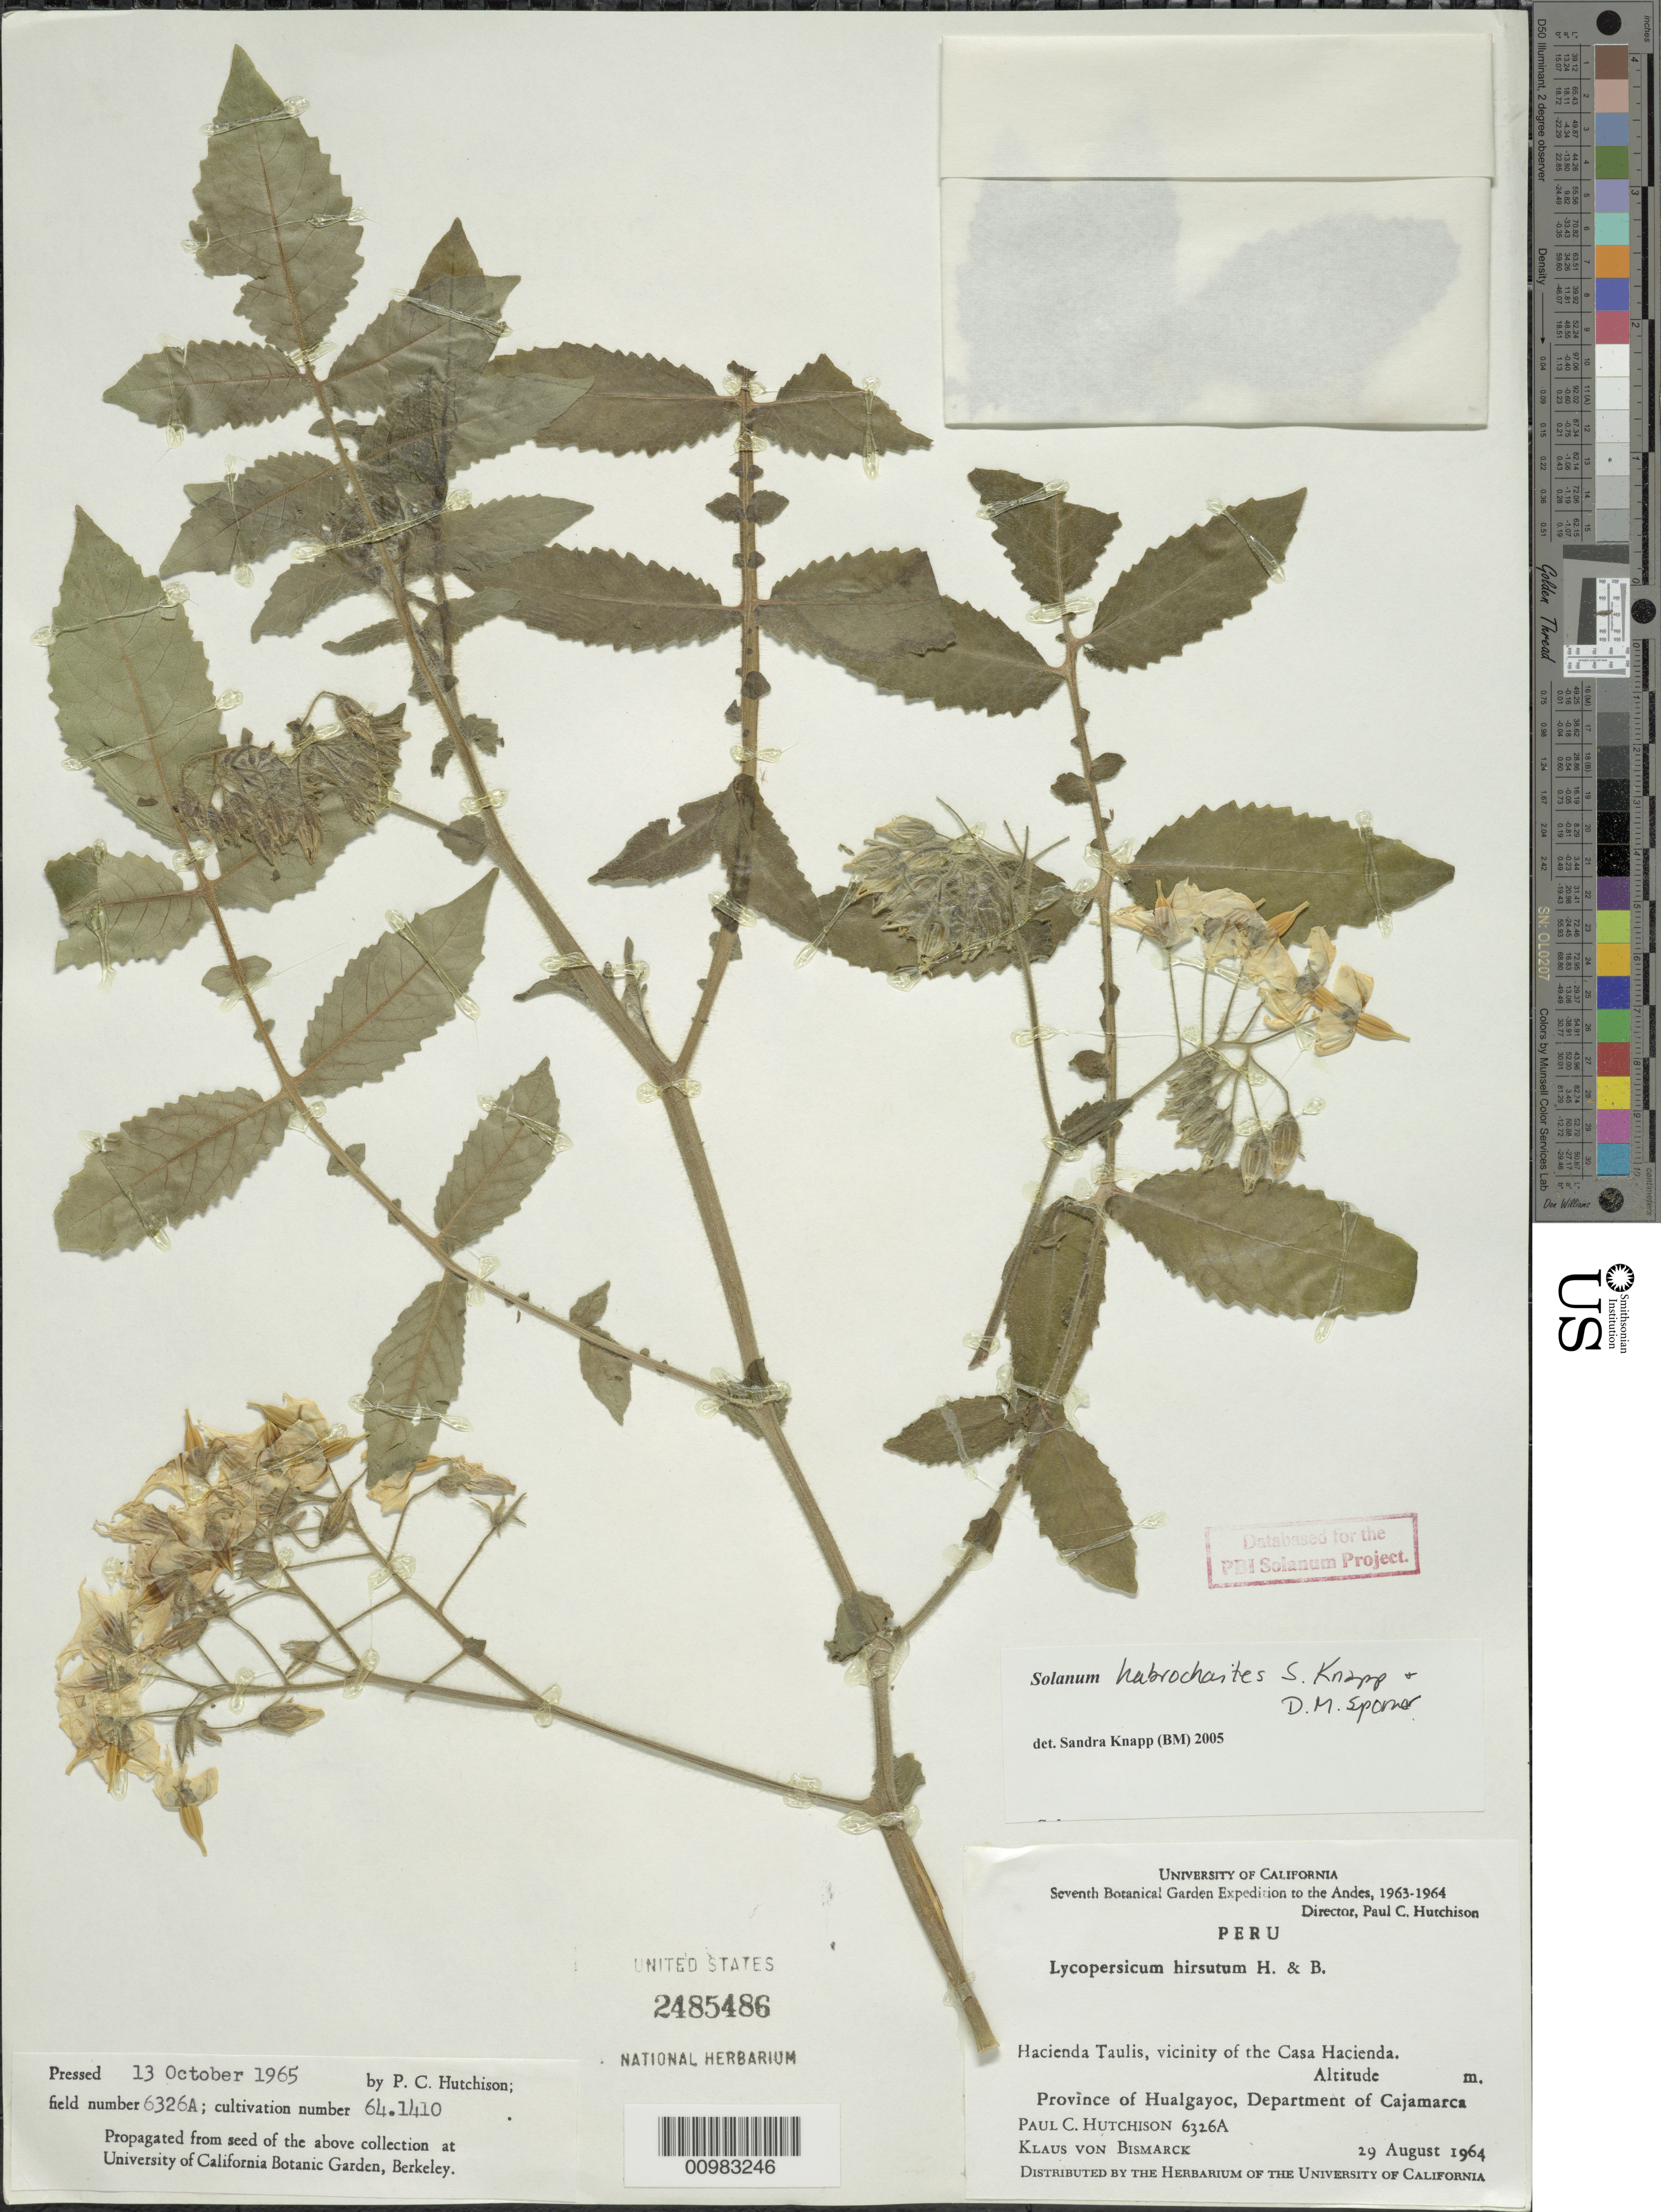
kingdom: Plantae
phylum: Tracheophyta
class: Magnoliopsida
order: Solanales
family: Solanaceae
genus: Solanum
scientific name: Solanum habrochaites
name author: S. Knapp & D.M. Spooner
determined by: Peralta, Iris E.; Knapp, S. D.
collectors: P. C. Hutchison & K. von Bismarck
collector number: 6326A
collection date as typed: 29 Aug 1964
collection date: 1964-08-29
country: Peru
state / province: Cajamarca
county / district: Hualgayoc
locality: vicinity of Casa Hacienda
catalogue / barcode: US 2485486